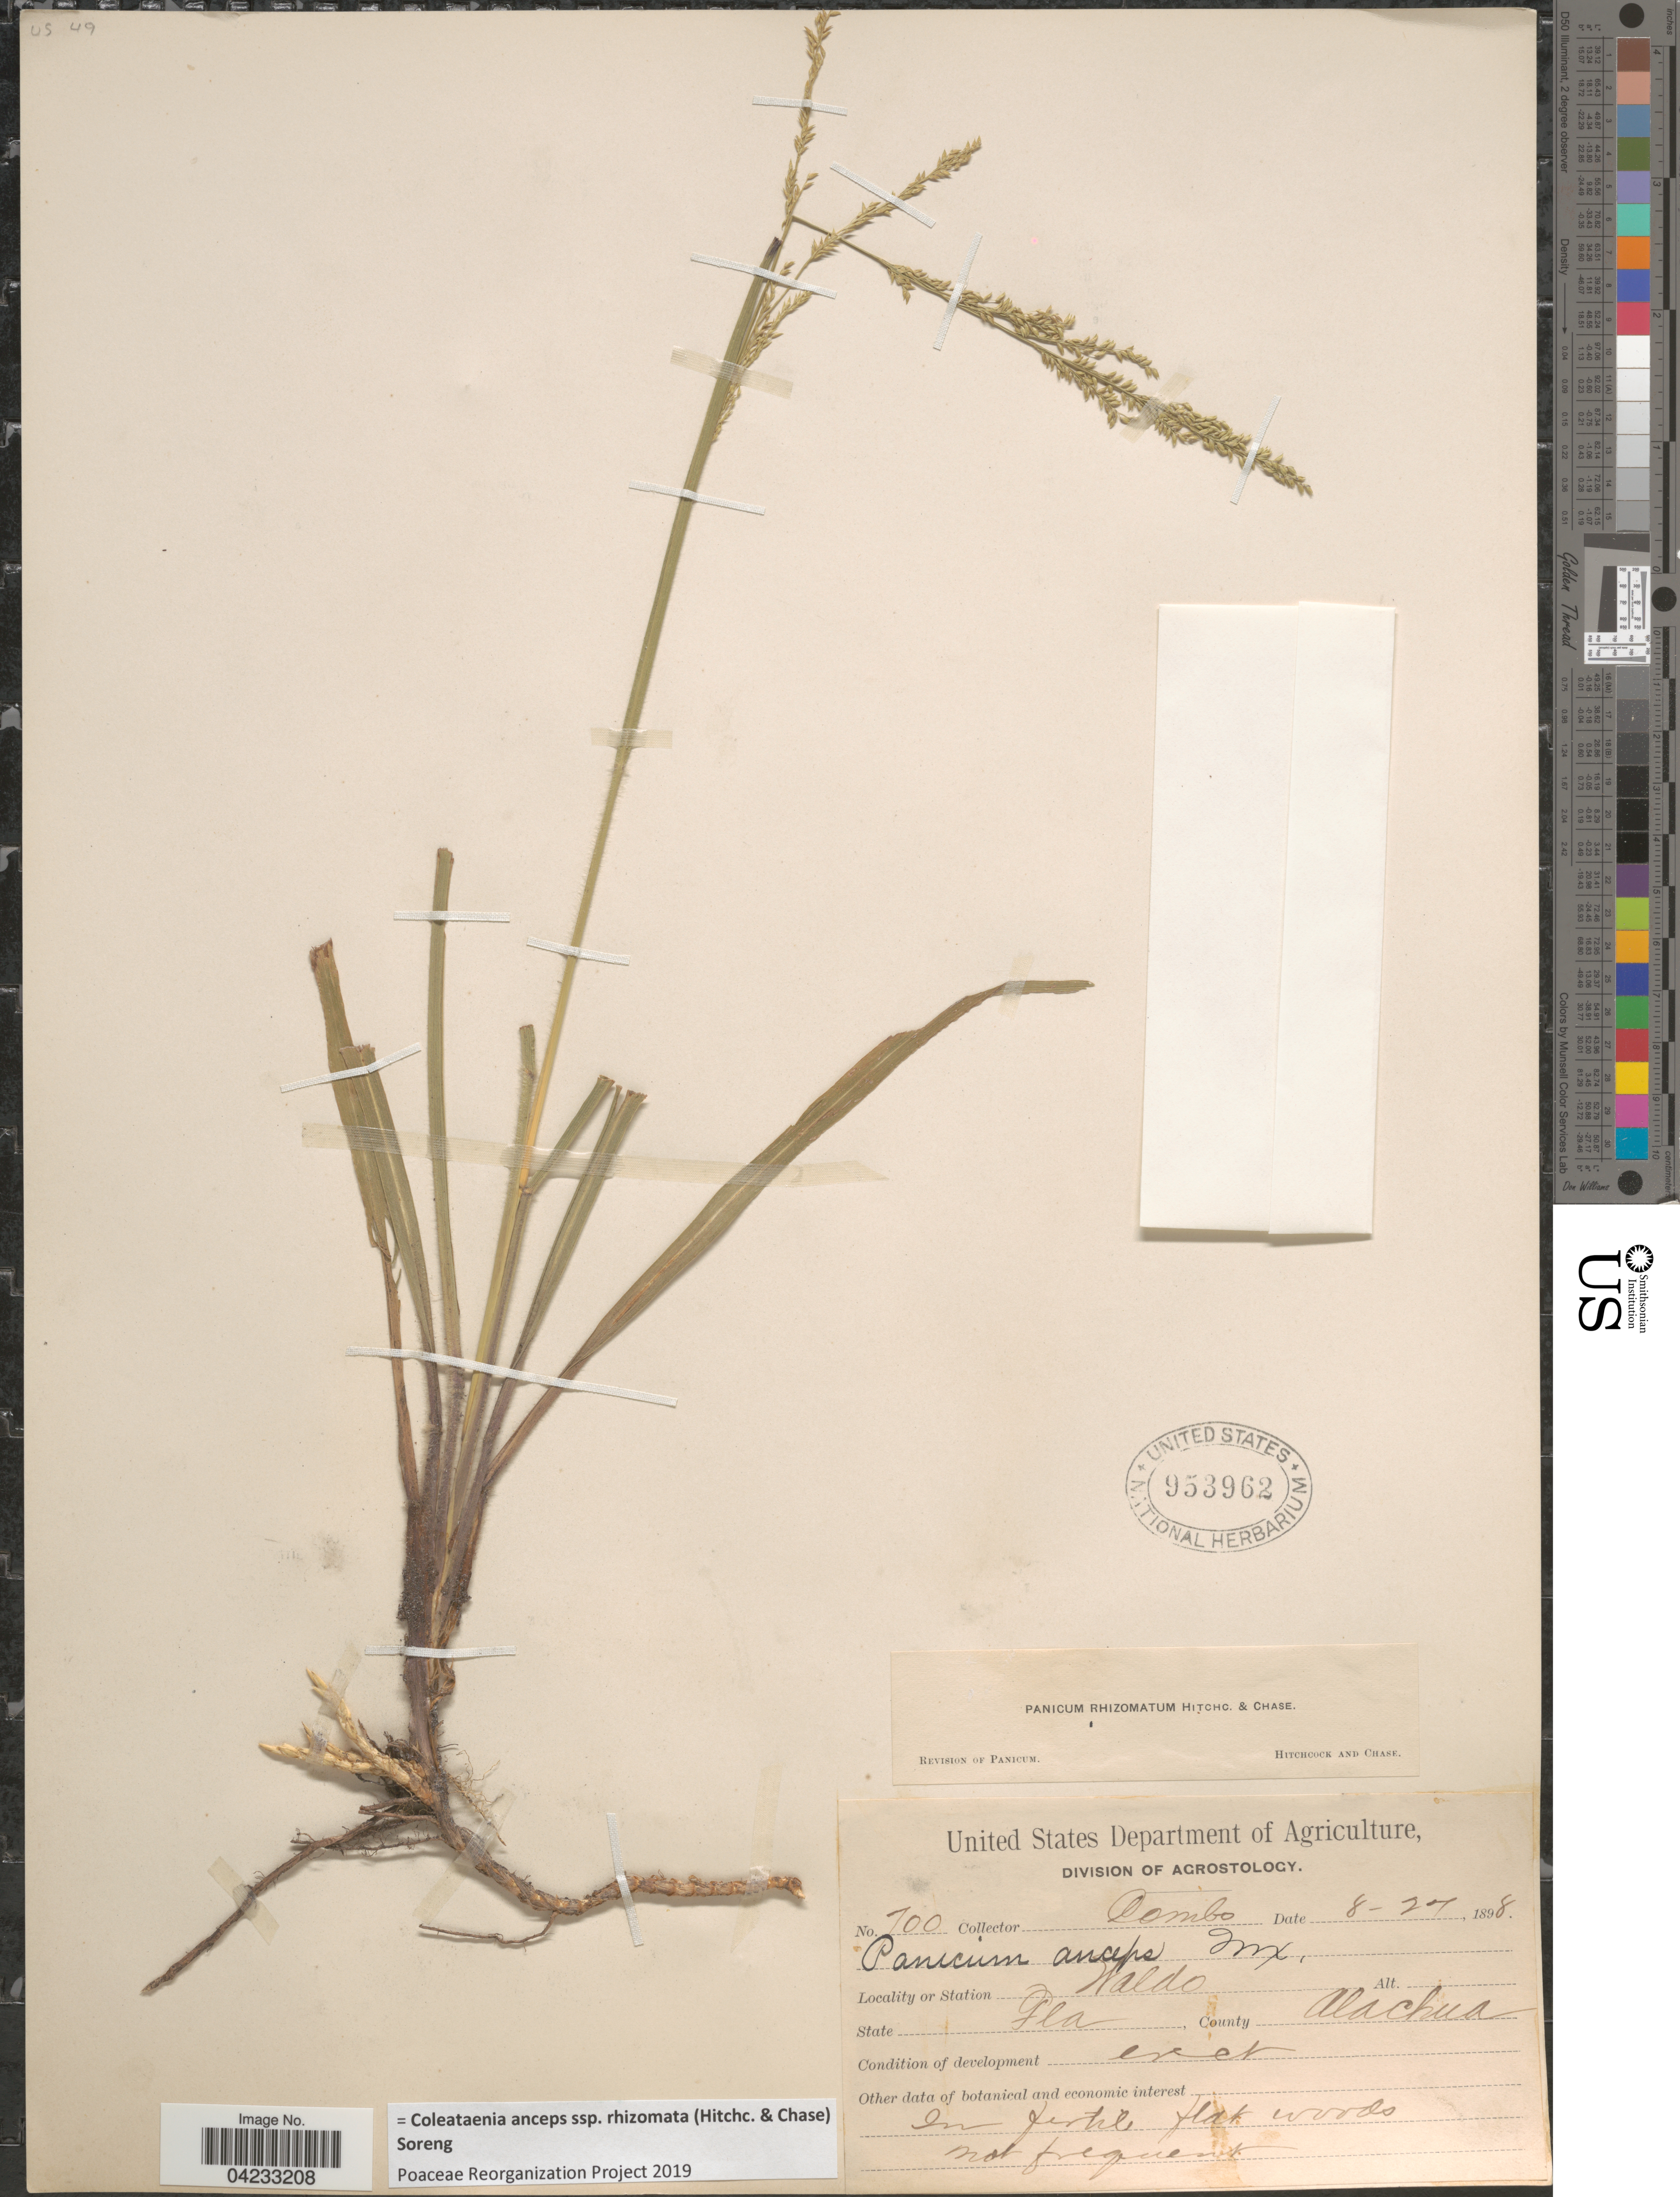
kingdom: Plantae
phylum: Tracheophyta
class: Liliopsida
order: Poales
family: Poaceae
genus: Coleataenia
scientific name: Coleataenia anceps subsp. rhizomata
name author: (Hitchc. & Chase) Soreng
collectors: -. Combs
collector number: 700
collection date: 1898-08-27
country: United States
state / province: Florida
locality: Waldo. County Alachua.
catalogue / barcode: US 953962